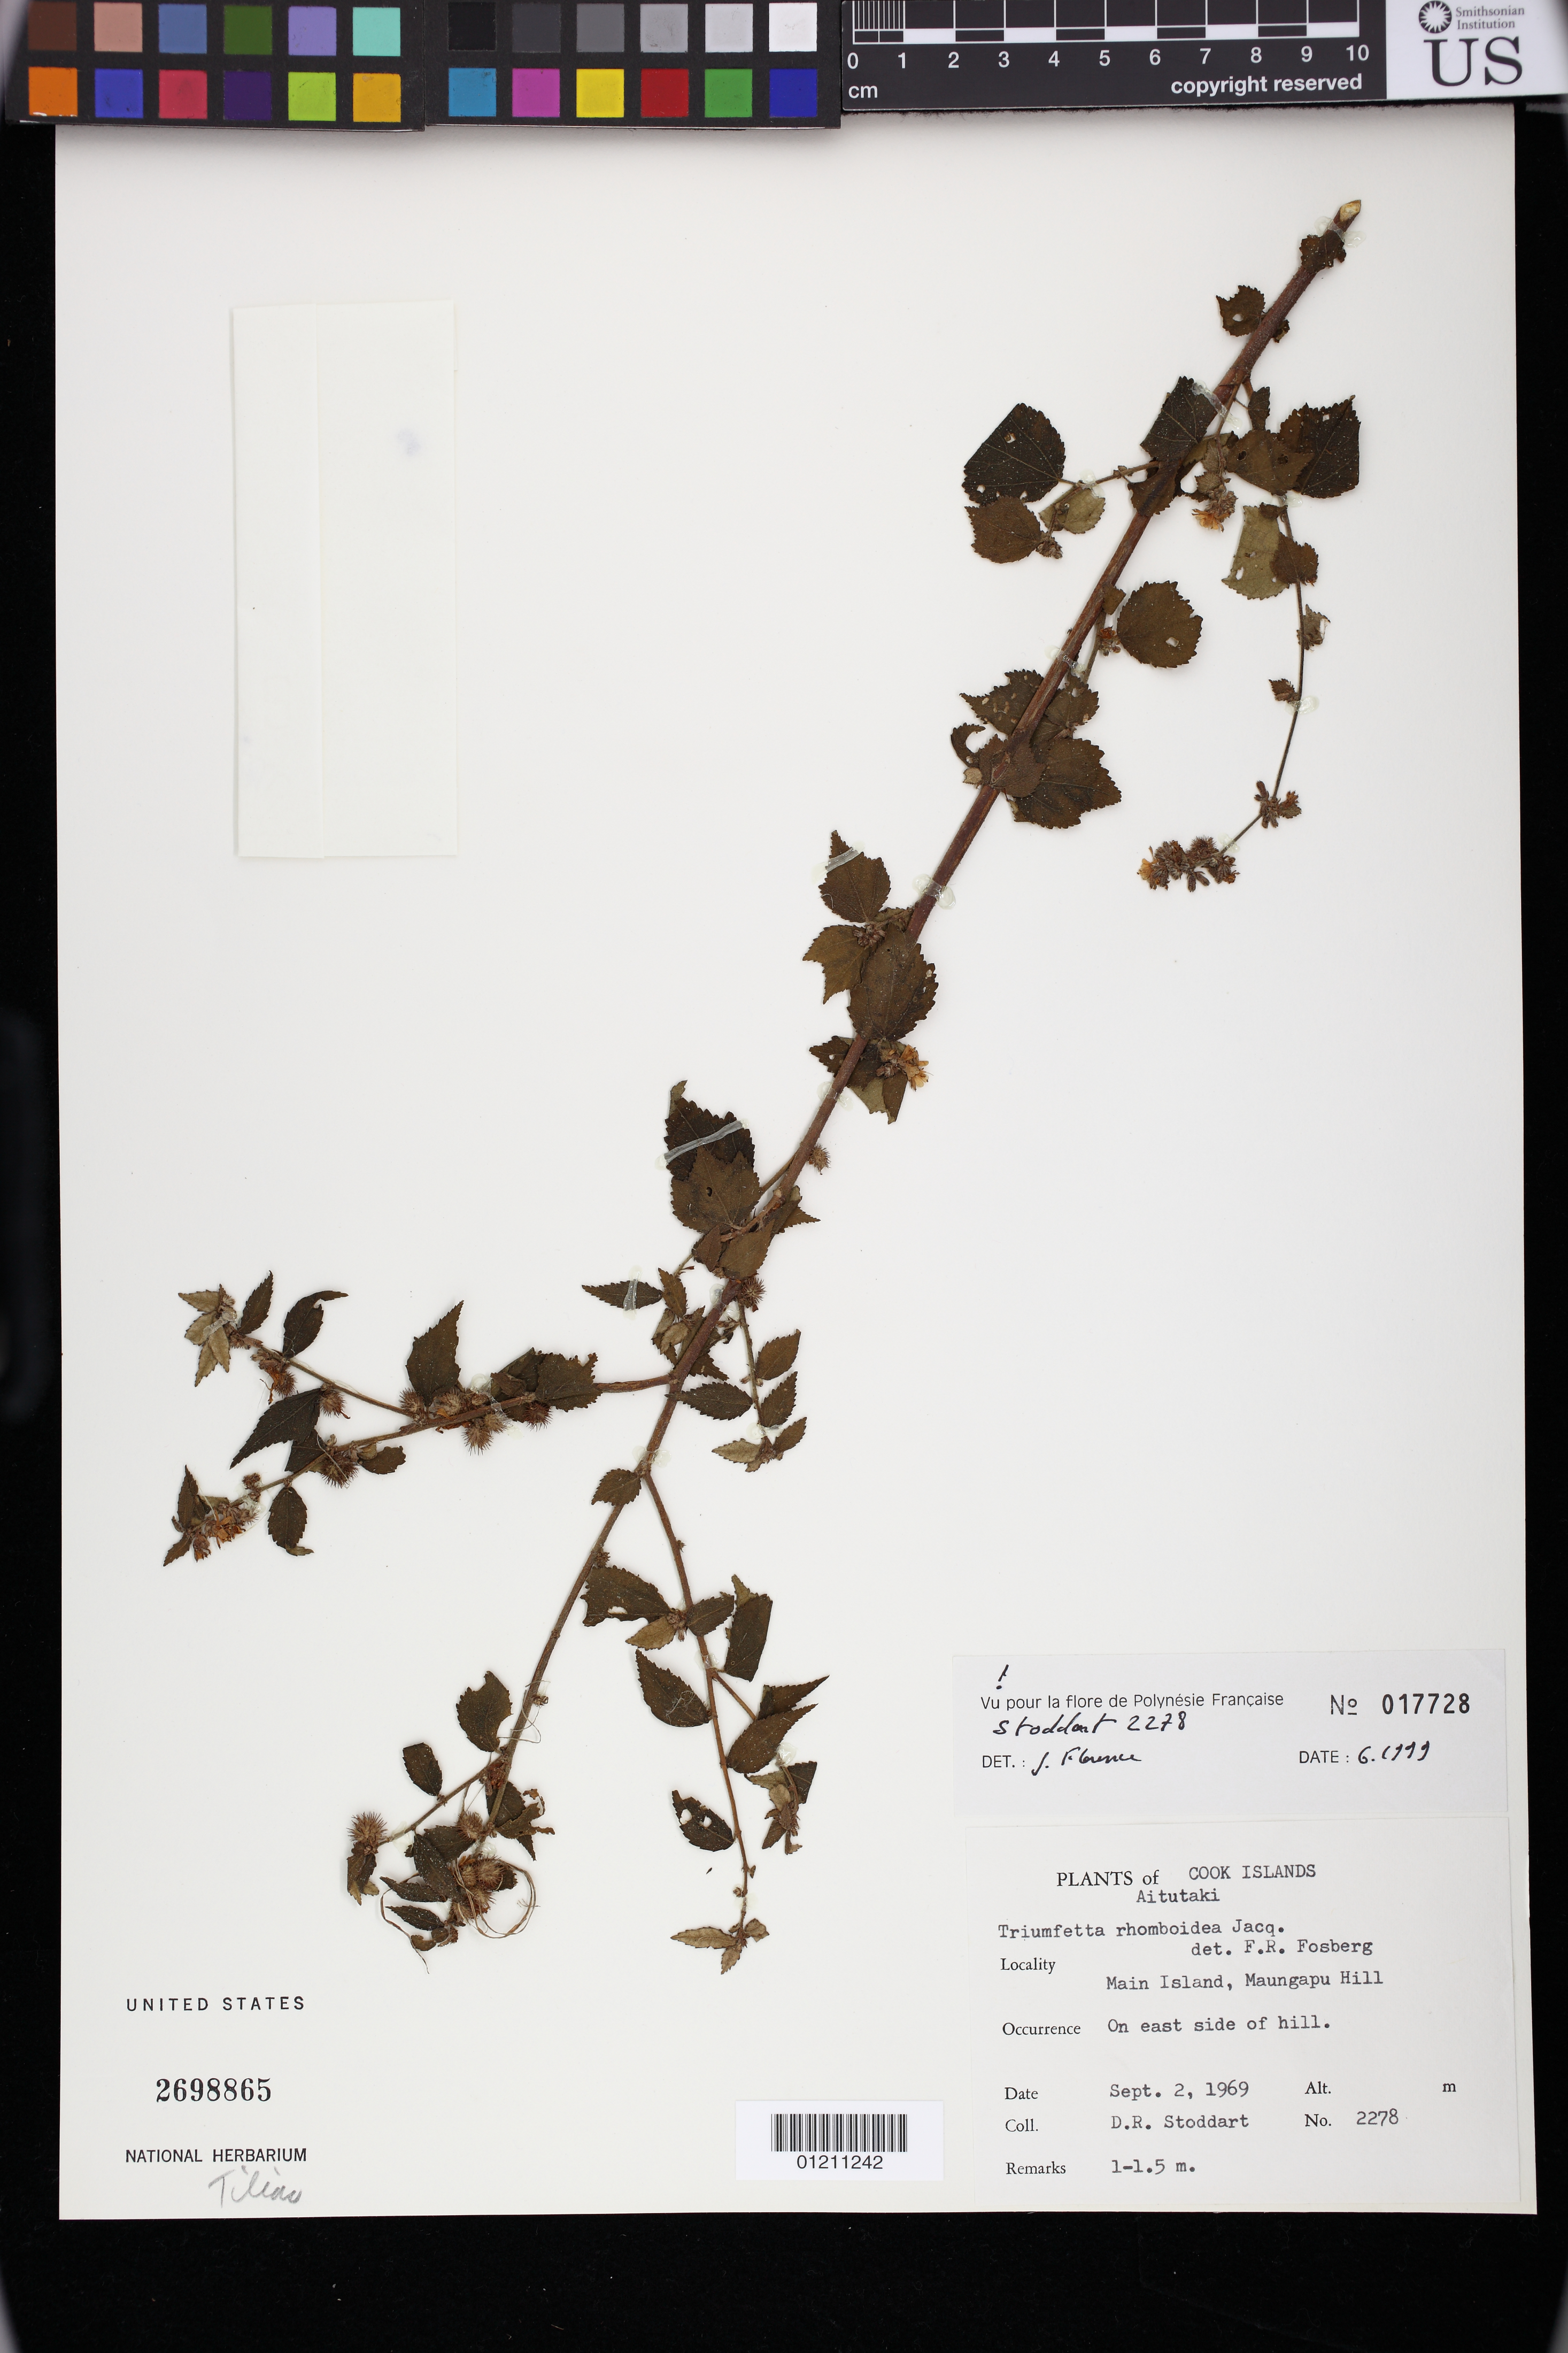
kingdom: Plantae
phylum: Tracheophyta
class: Magnoliopsida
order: Malvales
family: Malvaceae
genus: Triumfetta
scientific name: Triumfetta rhomboidea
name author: Jacq.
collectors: D. R. Stoddart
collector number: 2278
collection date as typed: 09 Feb 1969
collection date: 1969-02-09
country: Cook Islands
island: Aitutaki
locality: Cook Islands: Aitutaki, Main Island, Maungapu Hill. East side of hill.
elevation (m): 1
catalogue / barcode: US 2698865